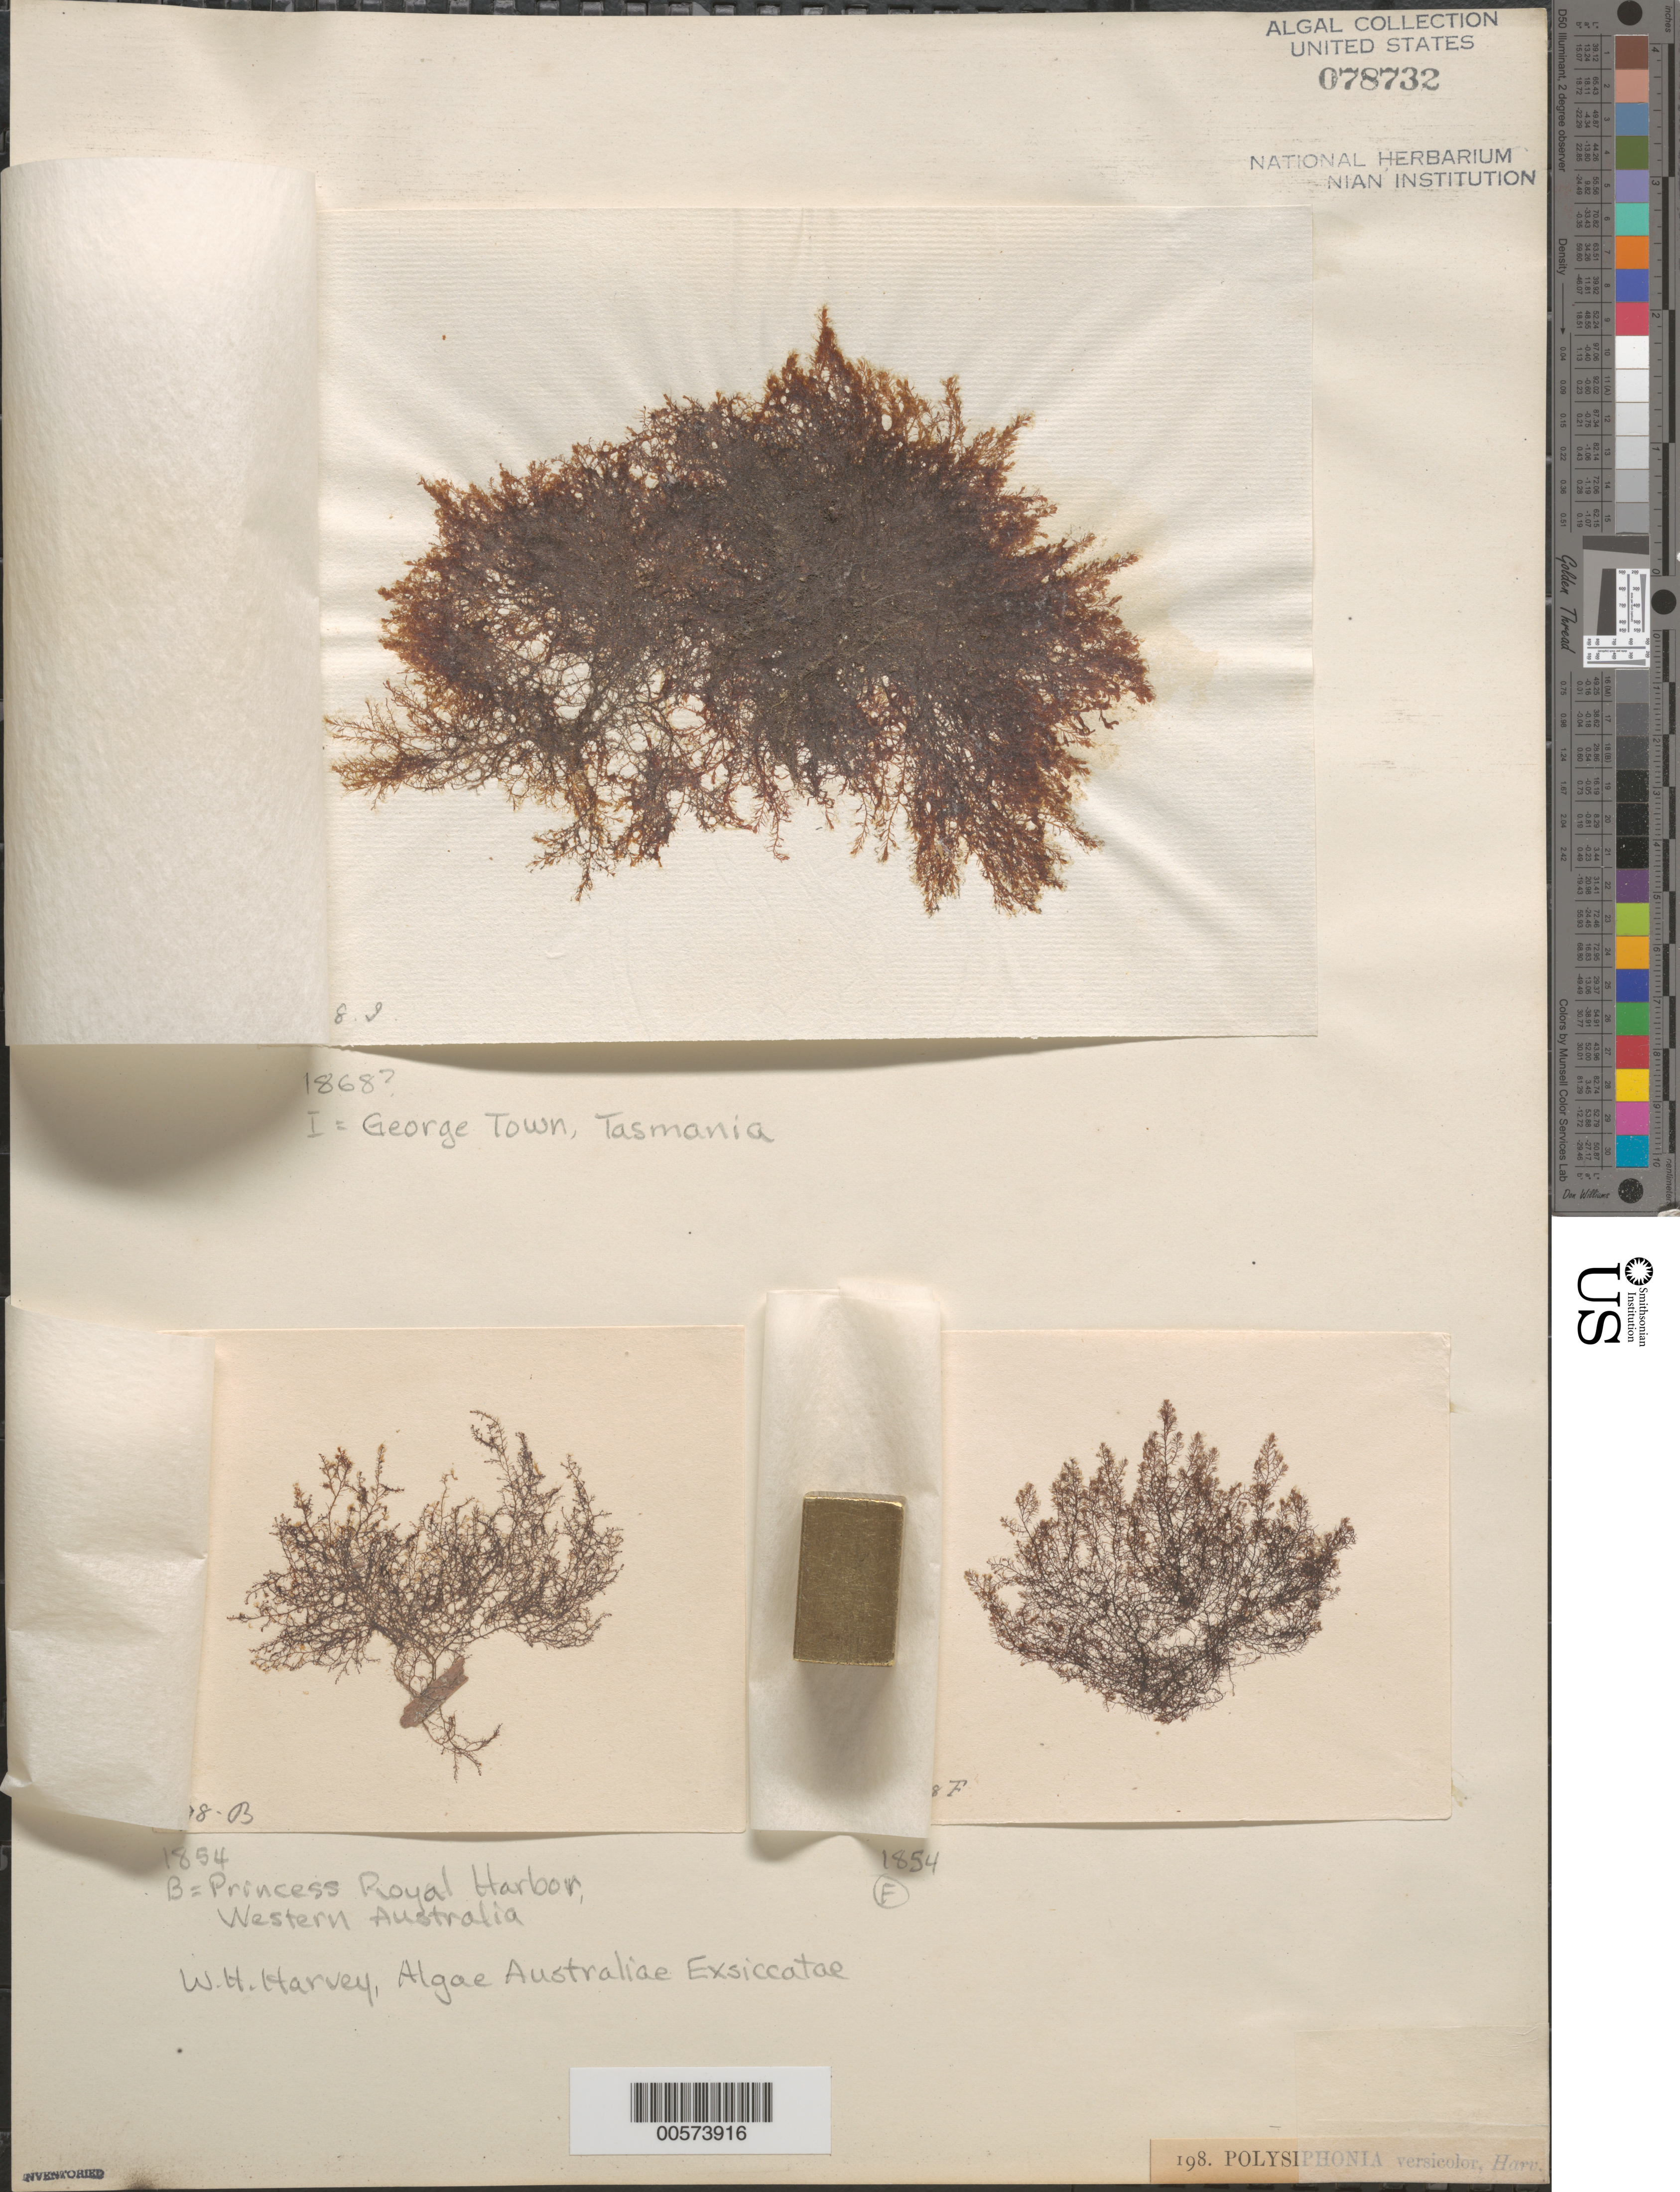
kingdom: Plantae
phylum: Rhodophyta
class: Florideophyceae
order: Ceramiales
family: Rhodomelaceae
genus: Melanothamnus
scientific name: Melanothamnus upolensis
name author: (Grunow) Diaz-Tapia & Maggs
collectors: W. Harvey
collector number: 198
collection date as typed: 1854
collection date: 1854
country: Australia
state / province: Western Australia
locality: Princess Royal Harbor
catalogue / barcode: US 78732